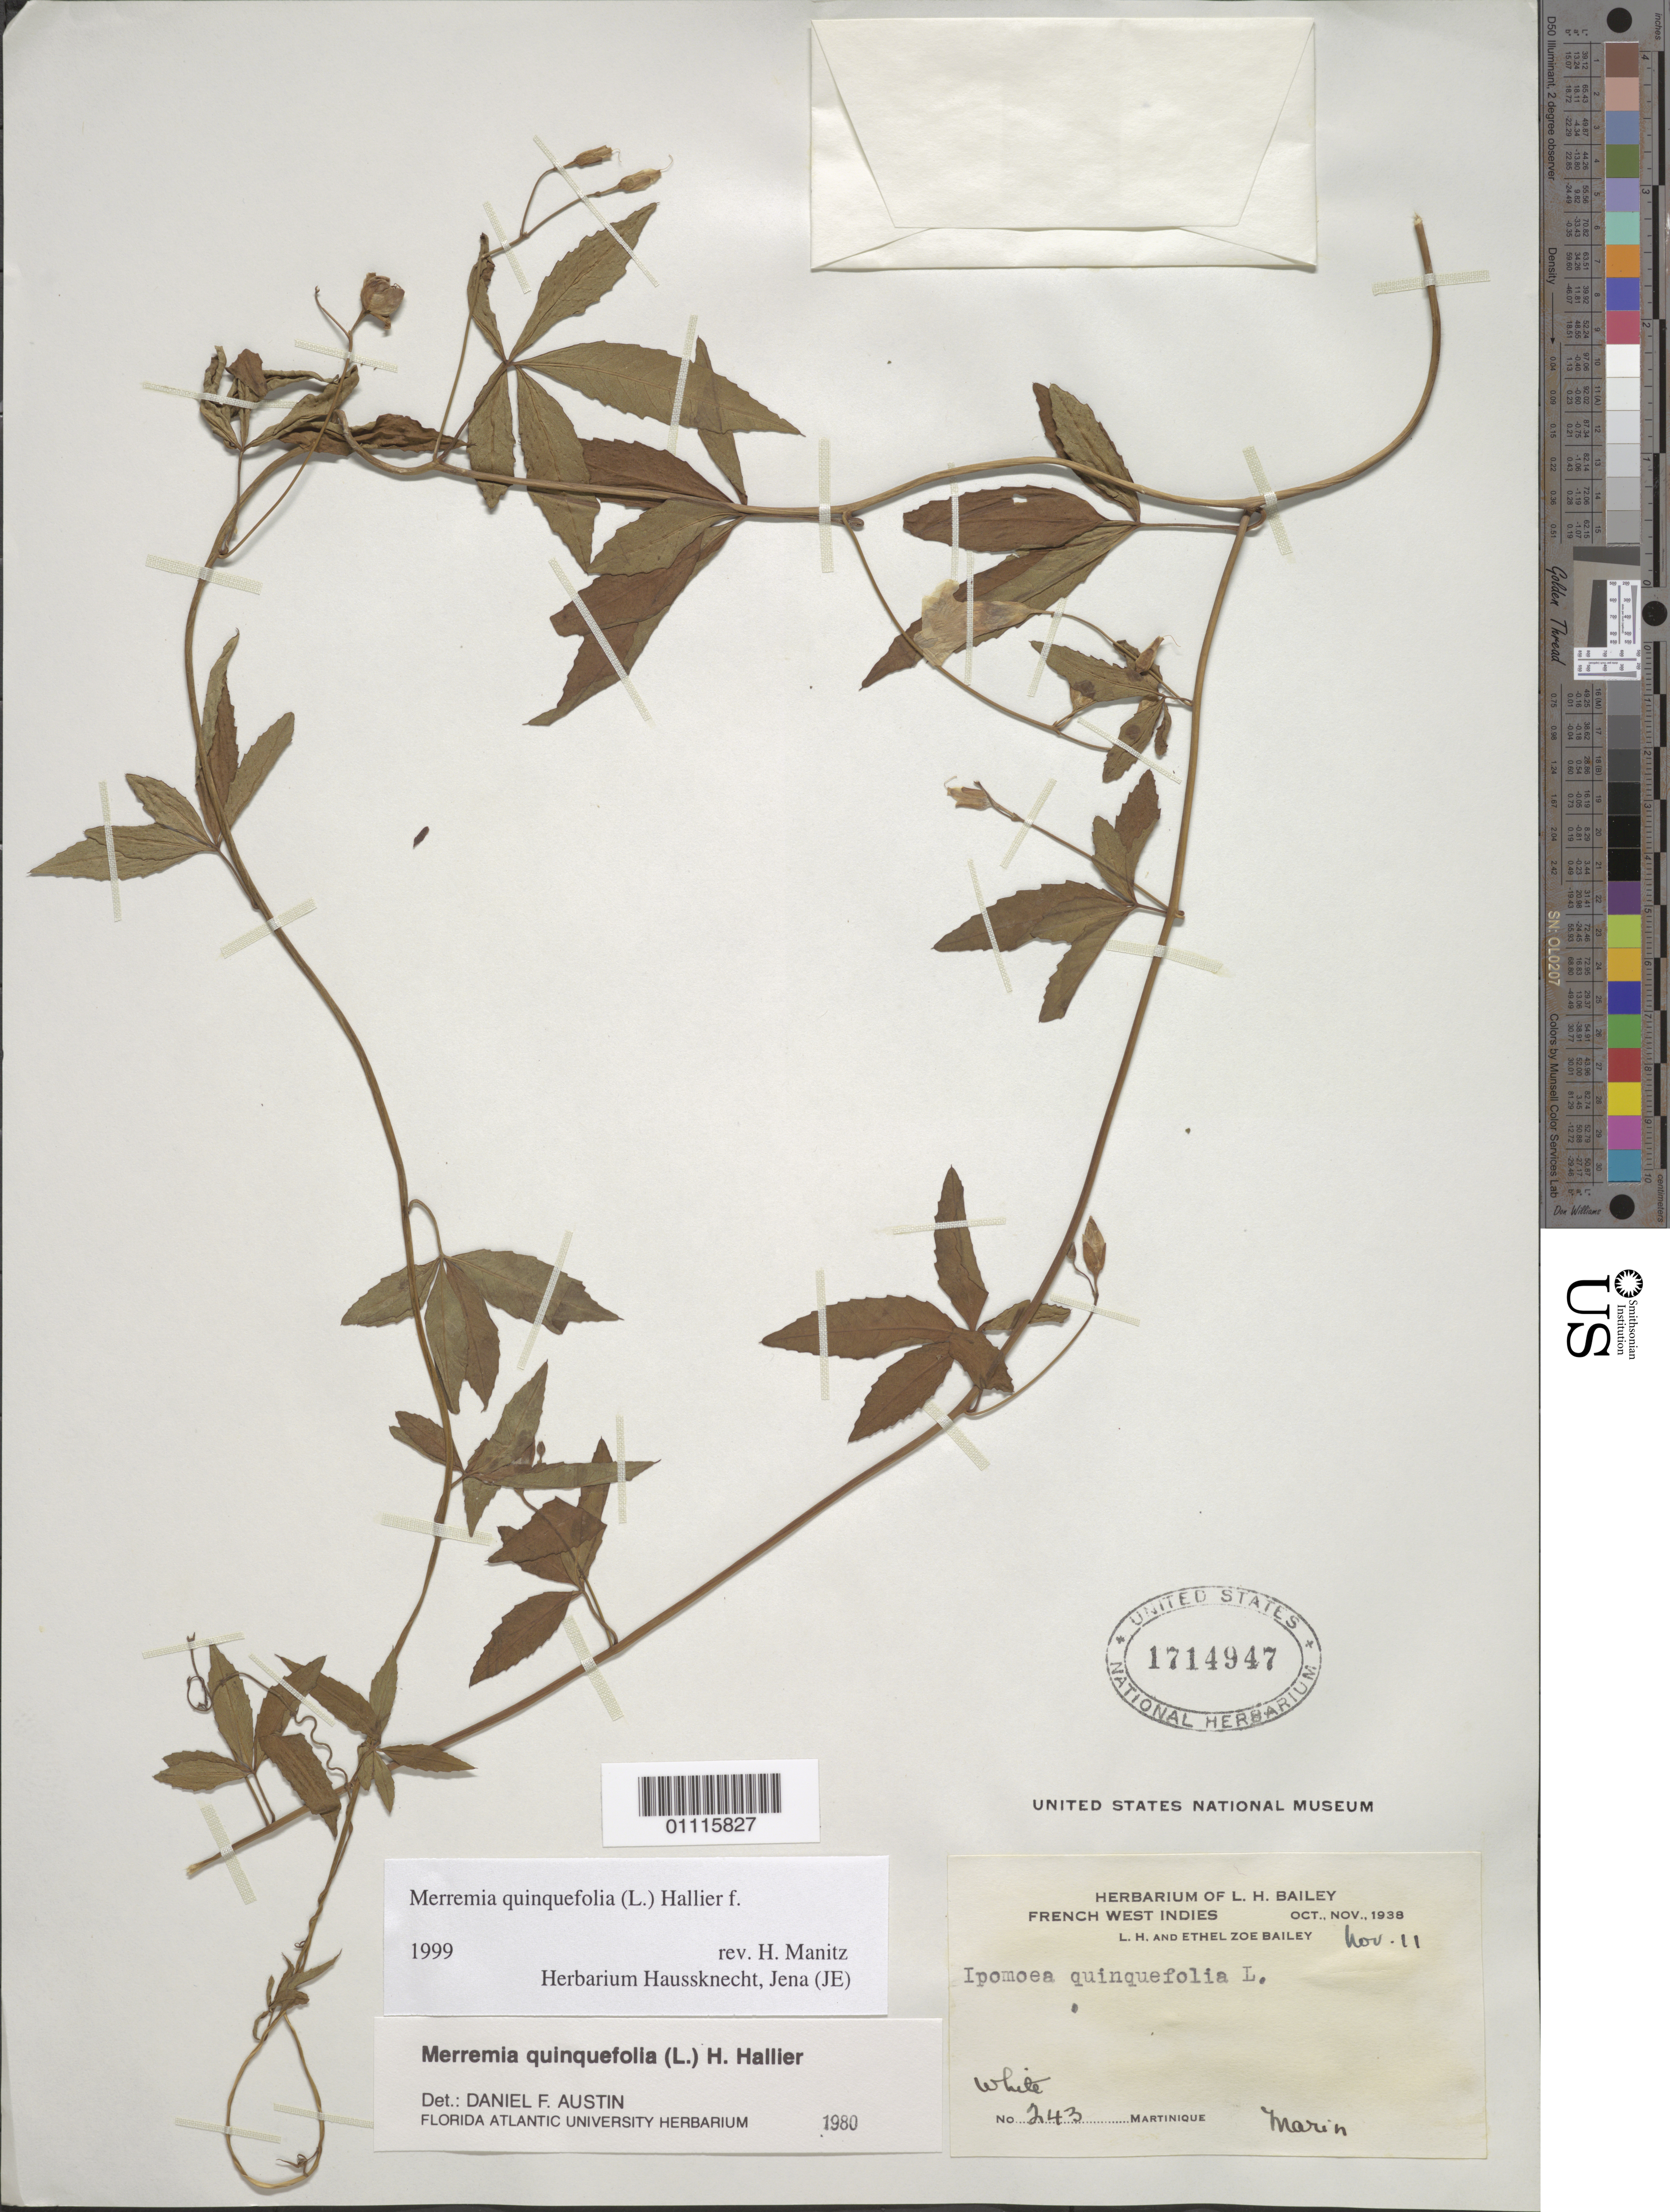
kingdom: Plantae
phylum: Tracheophyta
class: Magnoliopsida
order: Solanales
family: Convolvulaceae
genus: Distimake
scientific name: Distimake quinquefolius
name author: (L.) A. R. Simões & Staples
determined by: Strong, Mark T., (BOT), Smithsonian Institution - National Museum of Natural History (UNITED STATES)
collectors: L. H. Bailey & E. Z. Bailey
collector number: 243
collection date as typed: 11 Nov 1938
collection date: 1938-11-11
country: Martinique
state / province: Le Marin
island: Martinique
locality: Marin.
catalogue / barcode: US 1714947